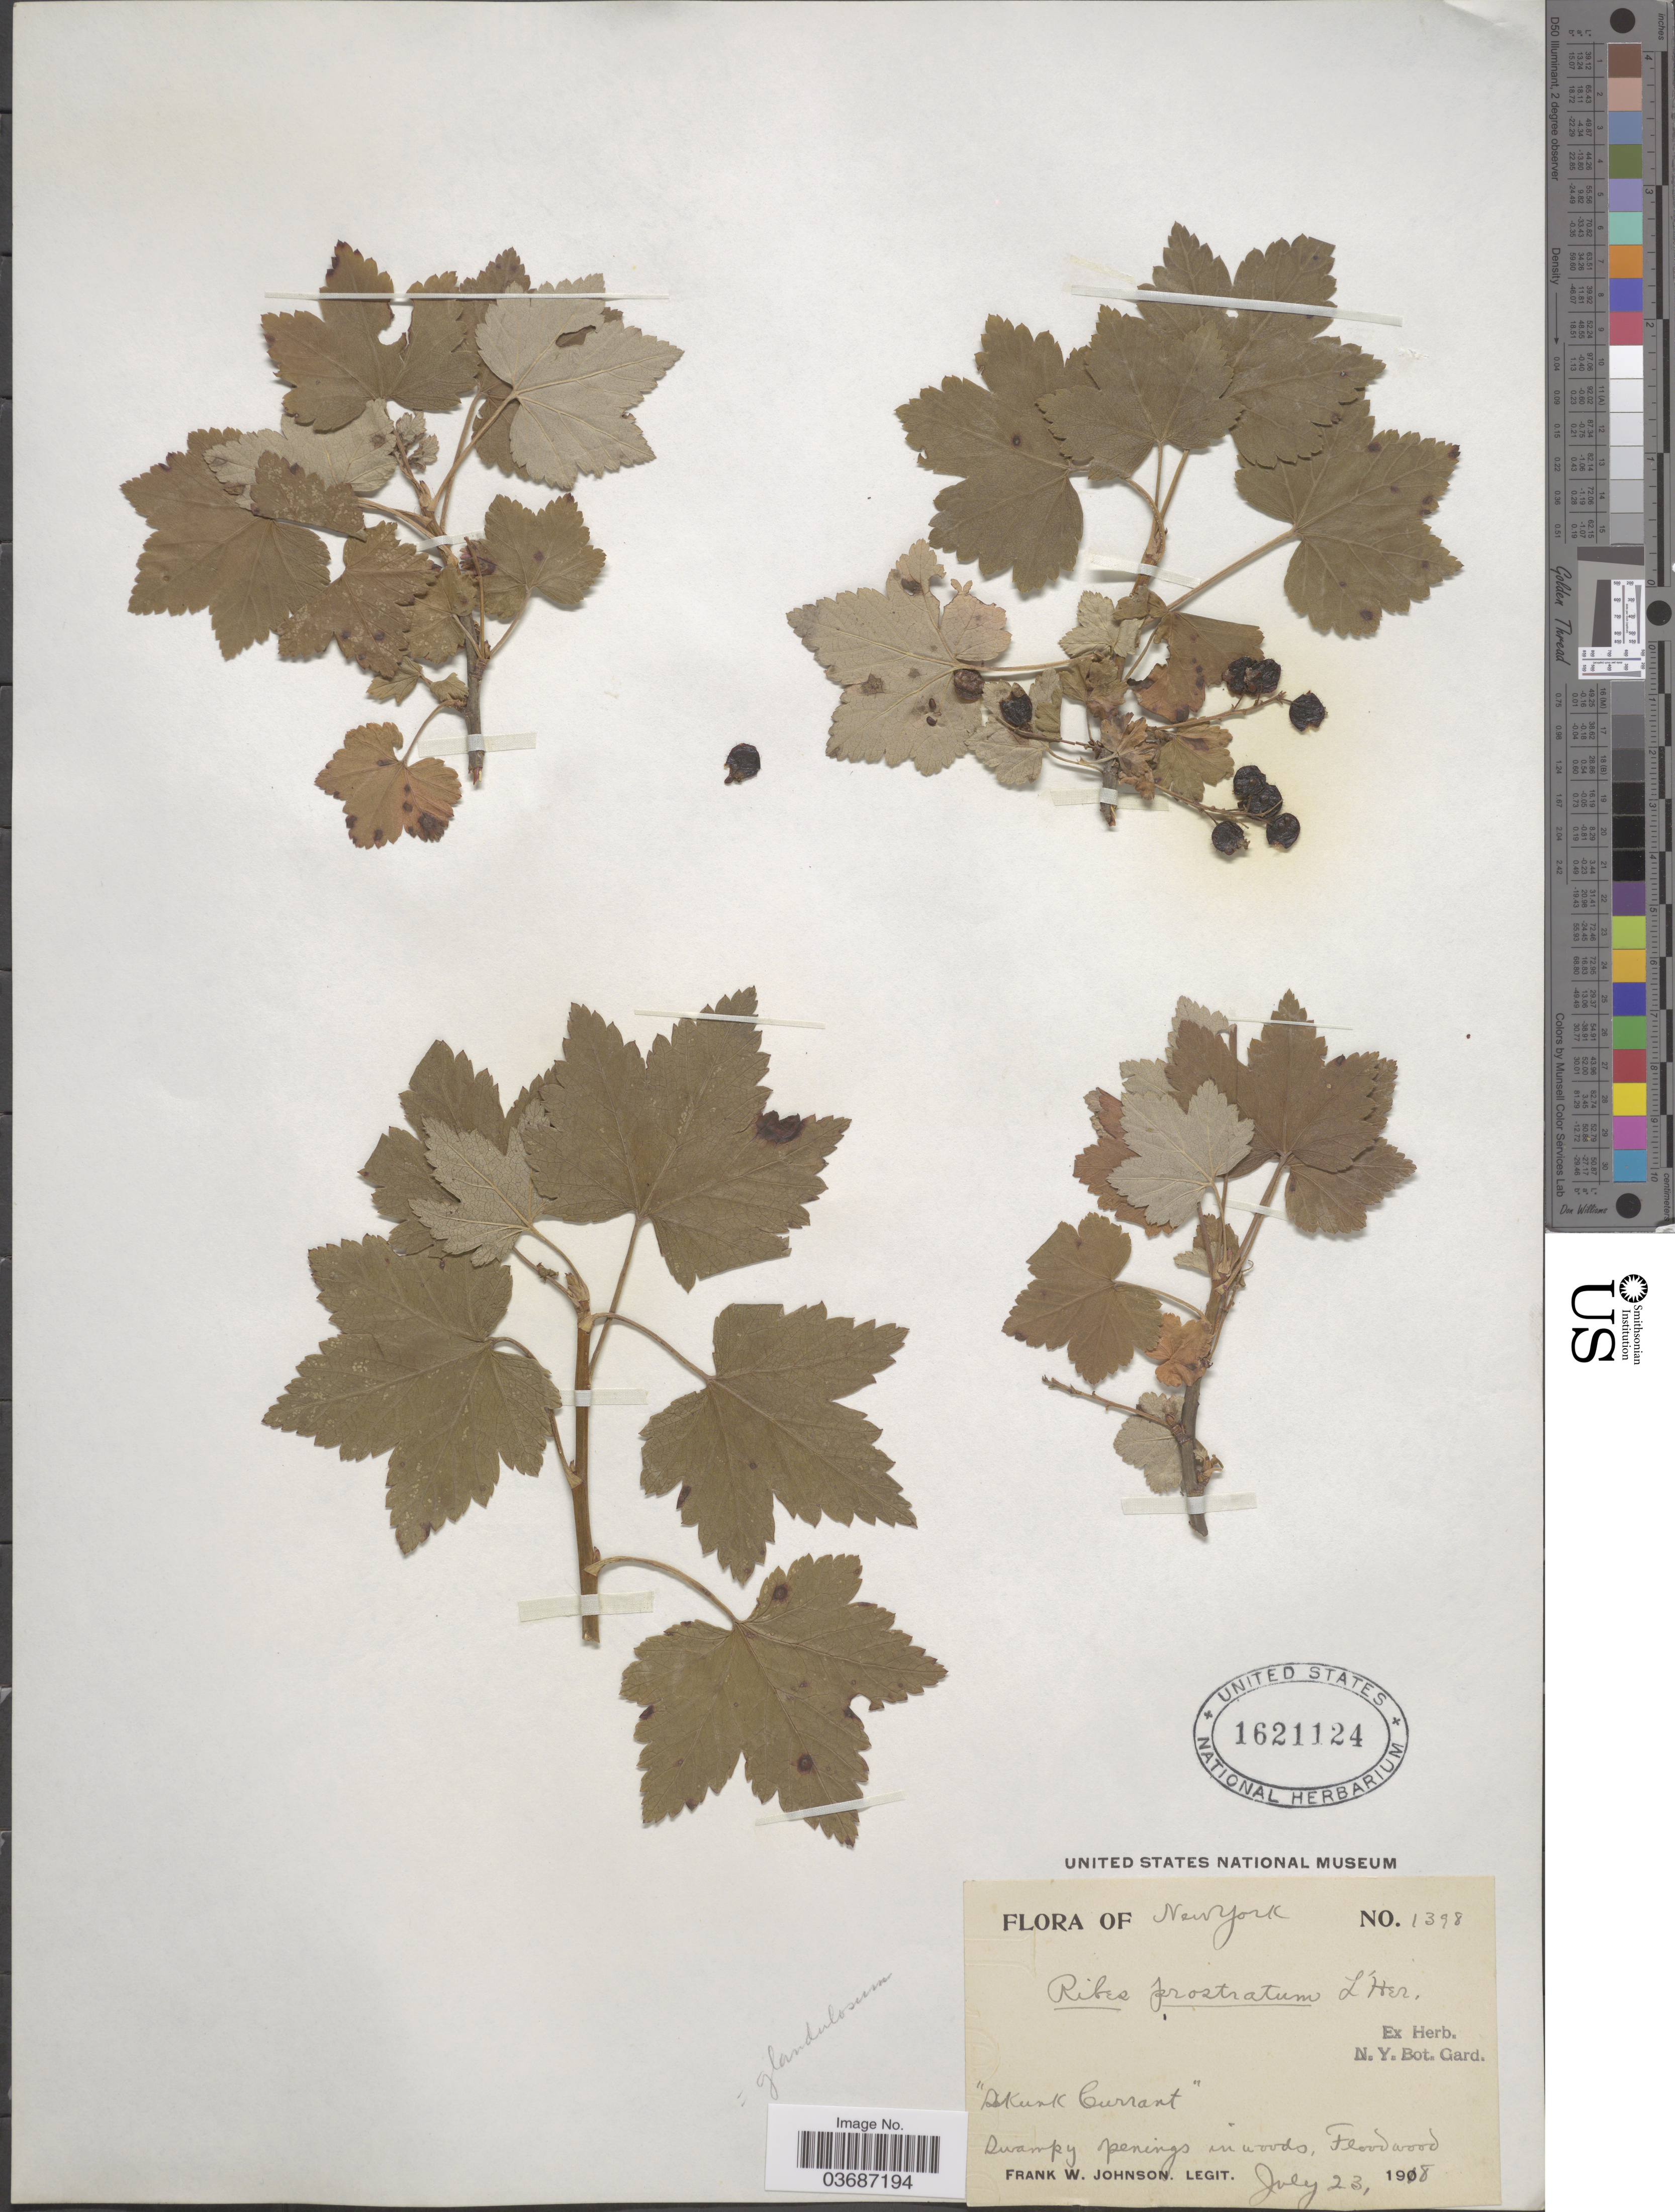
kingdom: Plantae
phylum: Tracheophyta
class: Magnoliopsida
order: Saxifragales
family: Grossulariaceae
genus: Ribes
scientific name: Ribes glandulosum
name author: Ruiz & Pav.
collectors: F. W. Johnson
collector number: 1398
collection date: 1918-07-23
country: United States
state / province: New York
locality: Swampy penings in woods, Floodwood.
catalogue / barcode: US 1621124